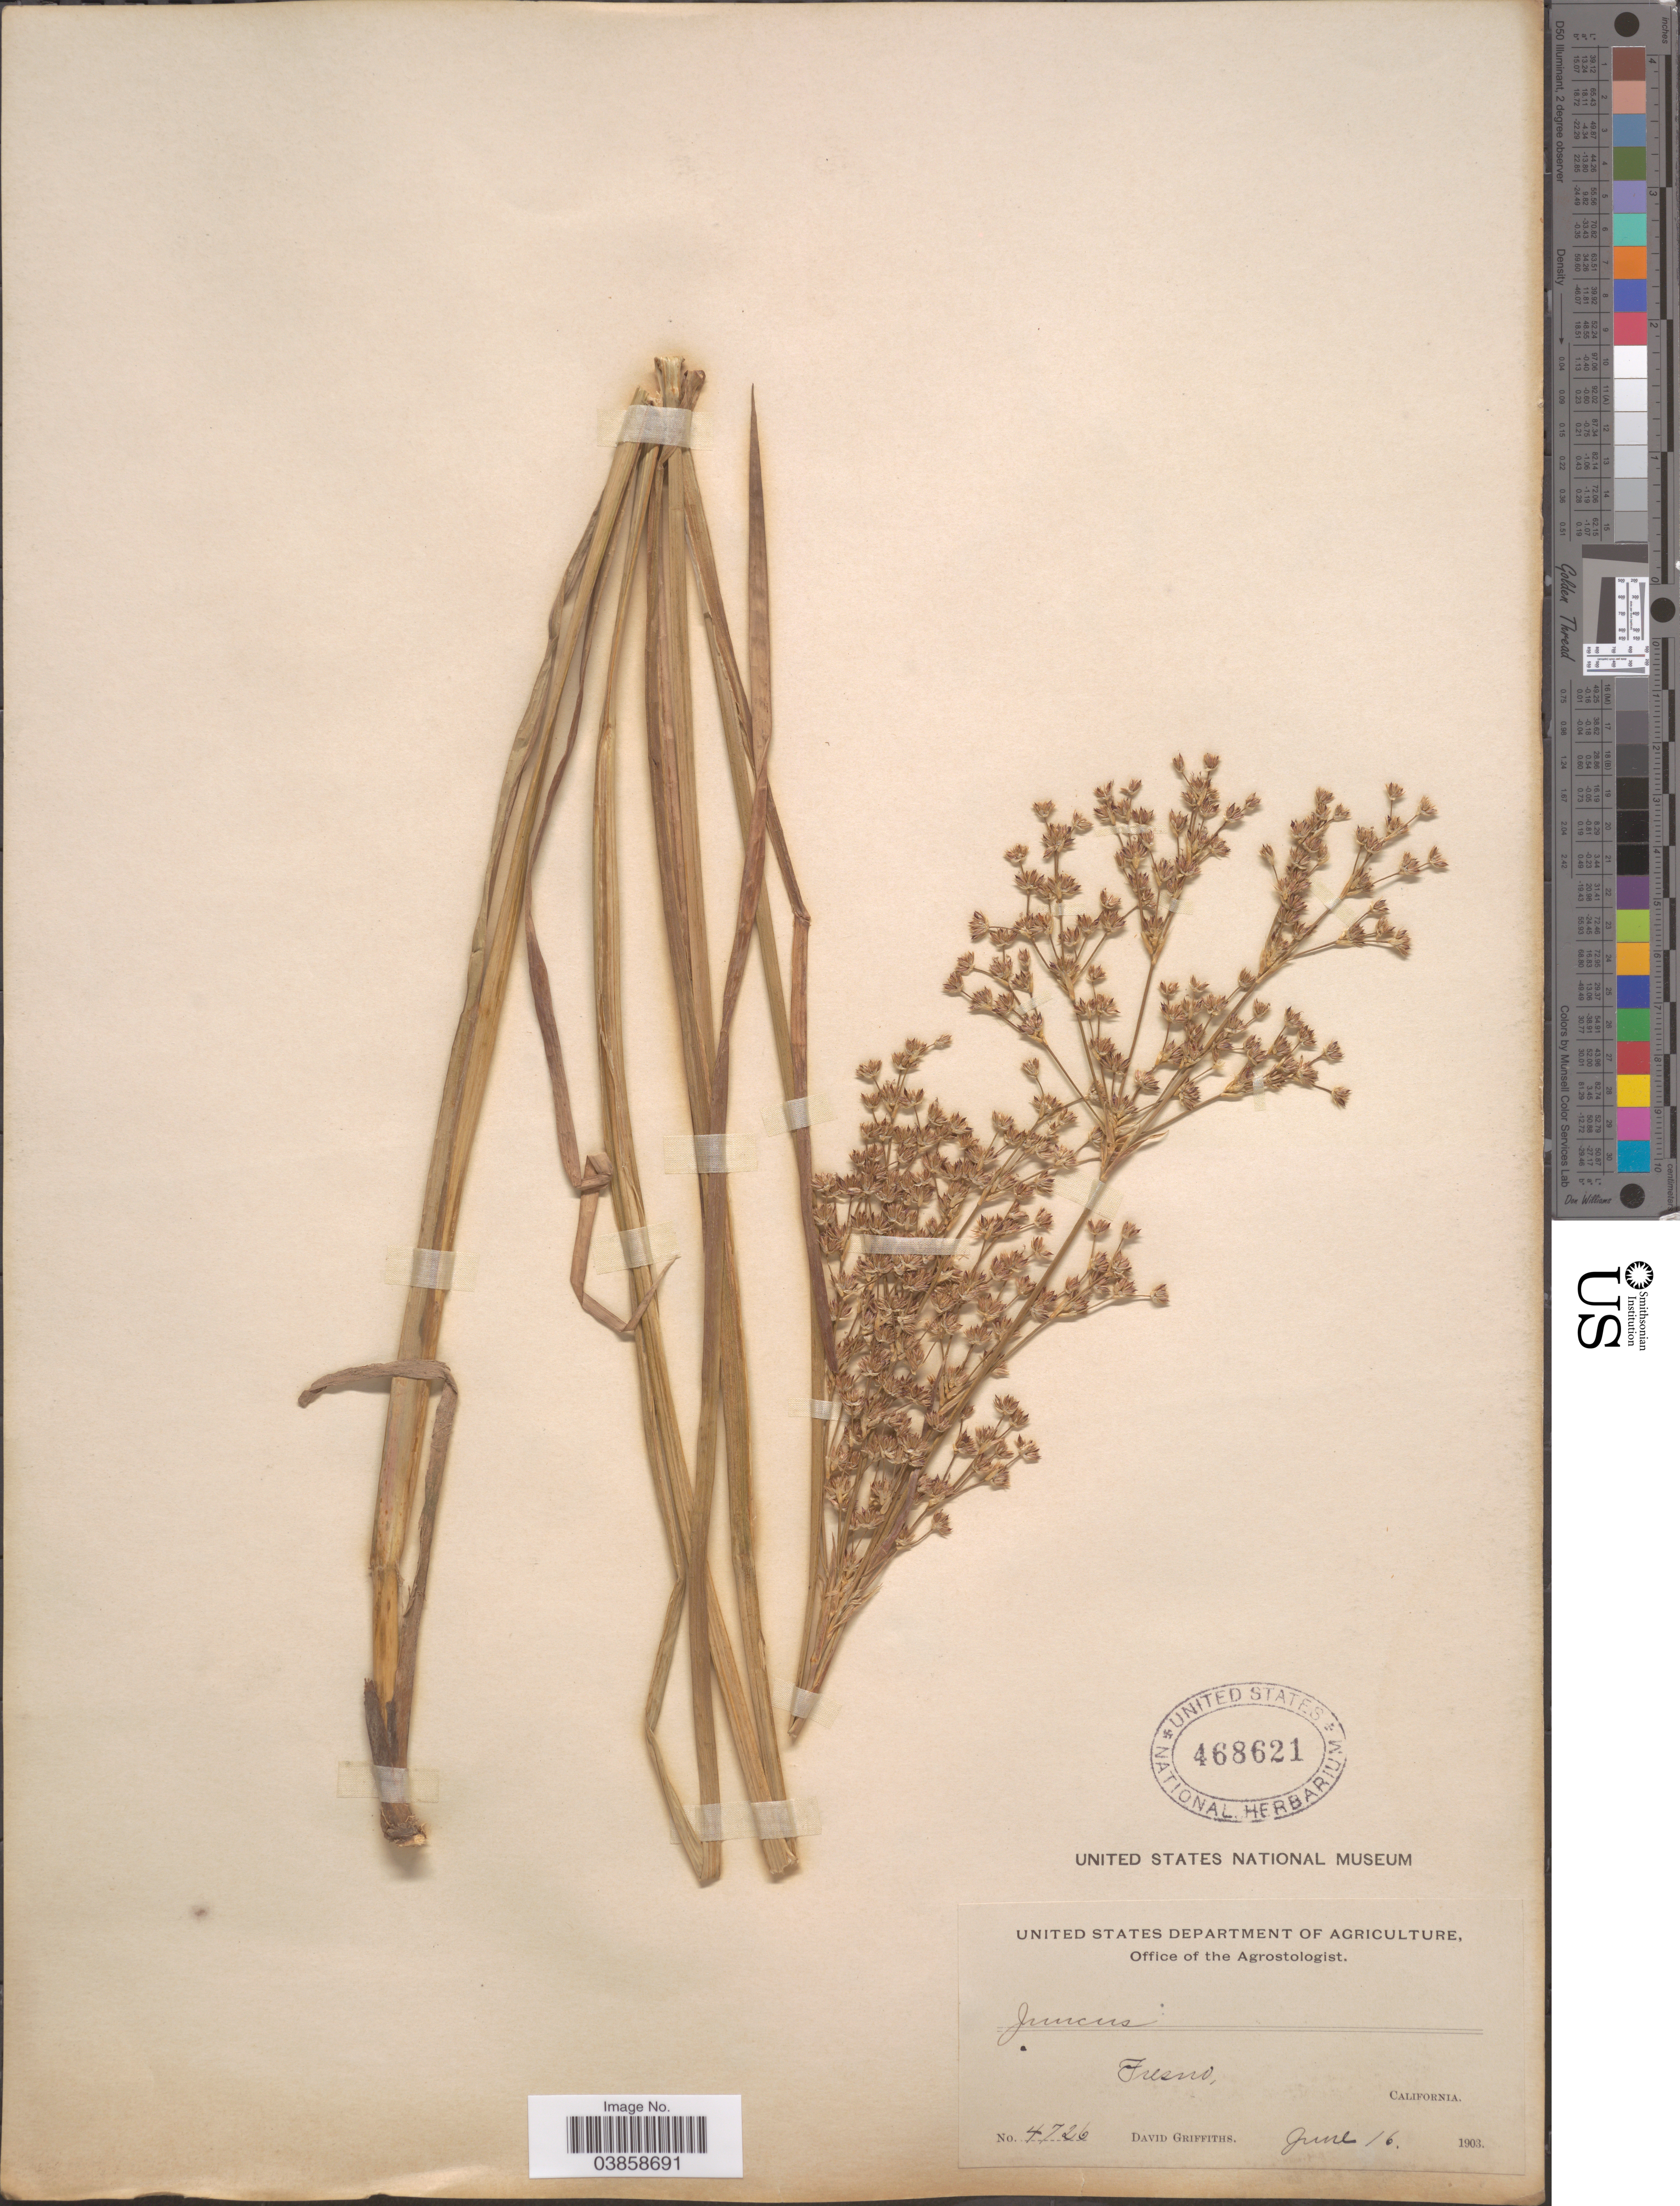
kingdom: Plantae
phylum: Tracheophyta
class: Liliopsida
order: Poales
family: Juncaceae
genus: Juncus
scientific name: Juncus xiphioides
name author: E. Mey.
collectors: D. Griffiths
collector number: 4726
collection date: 1903-06-16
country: United States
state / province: California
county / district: Fresno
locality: Fresno.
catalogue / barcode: US 468621